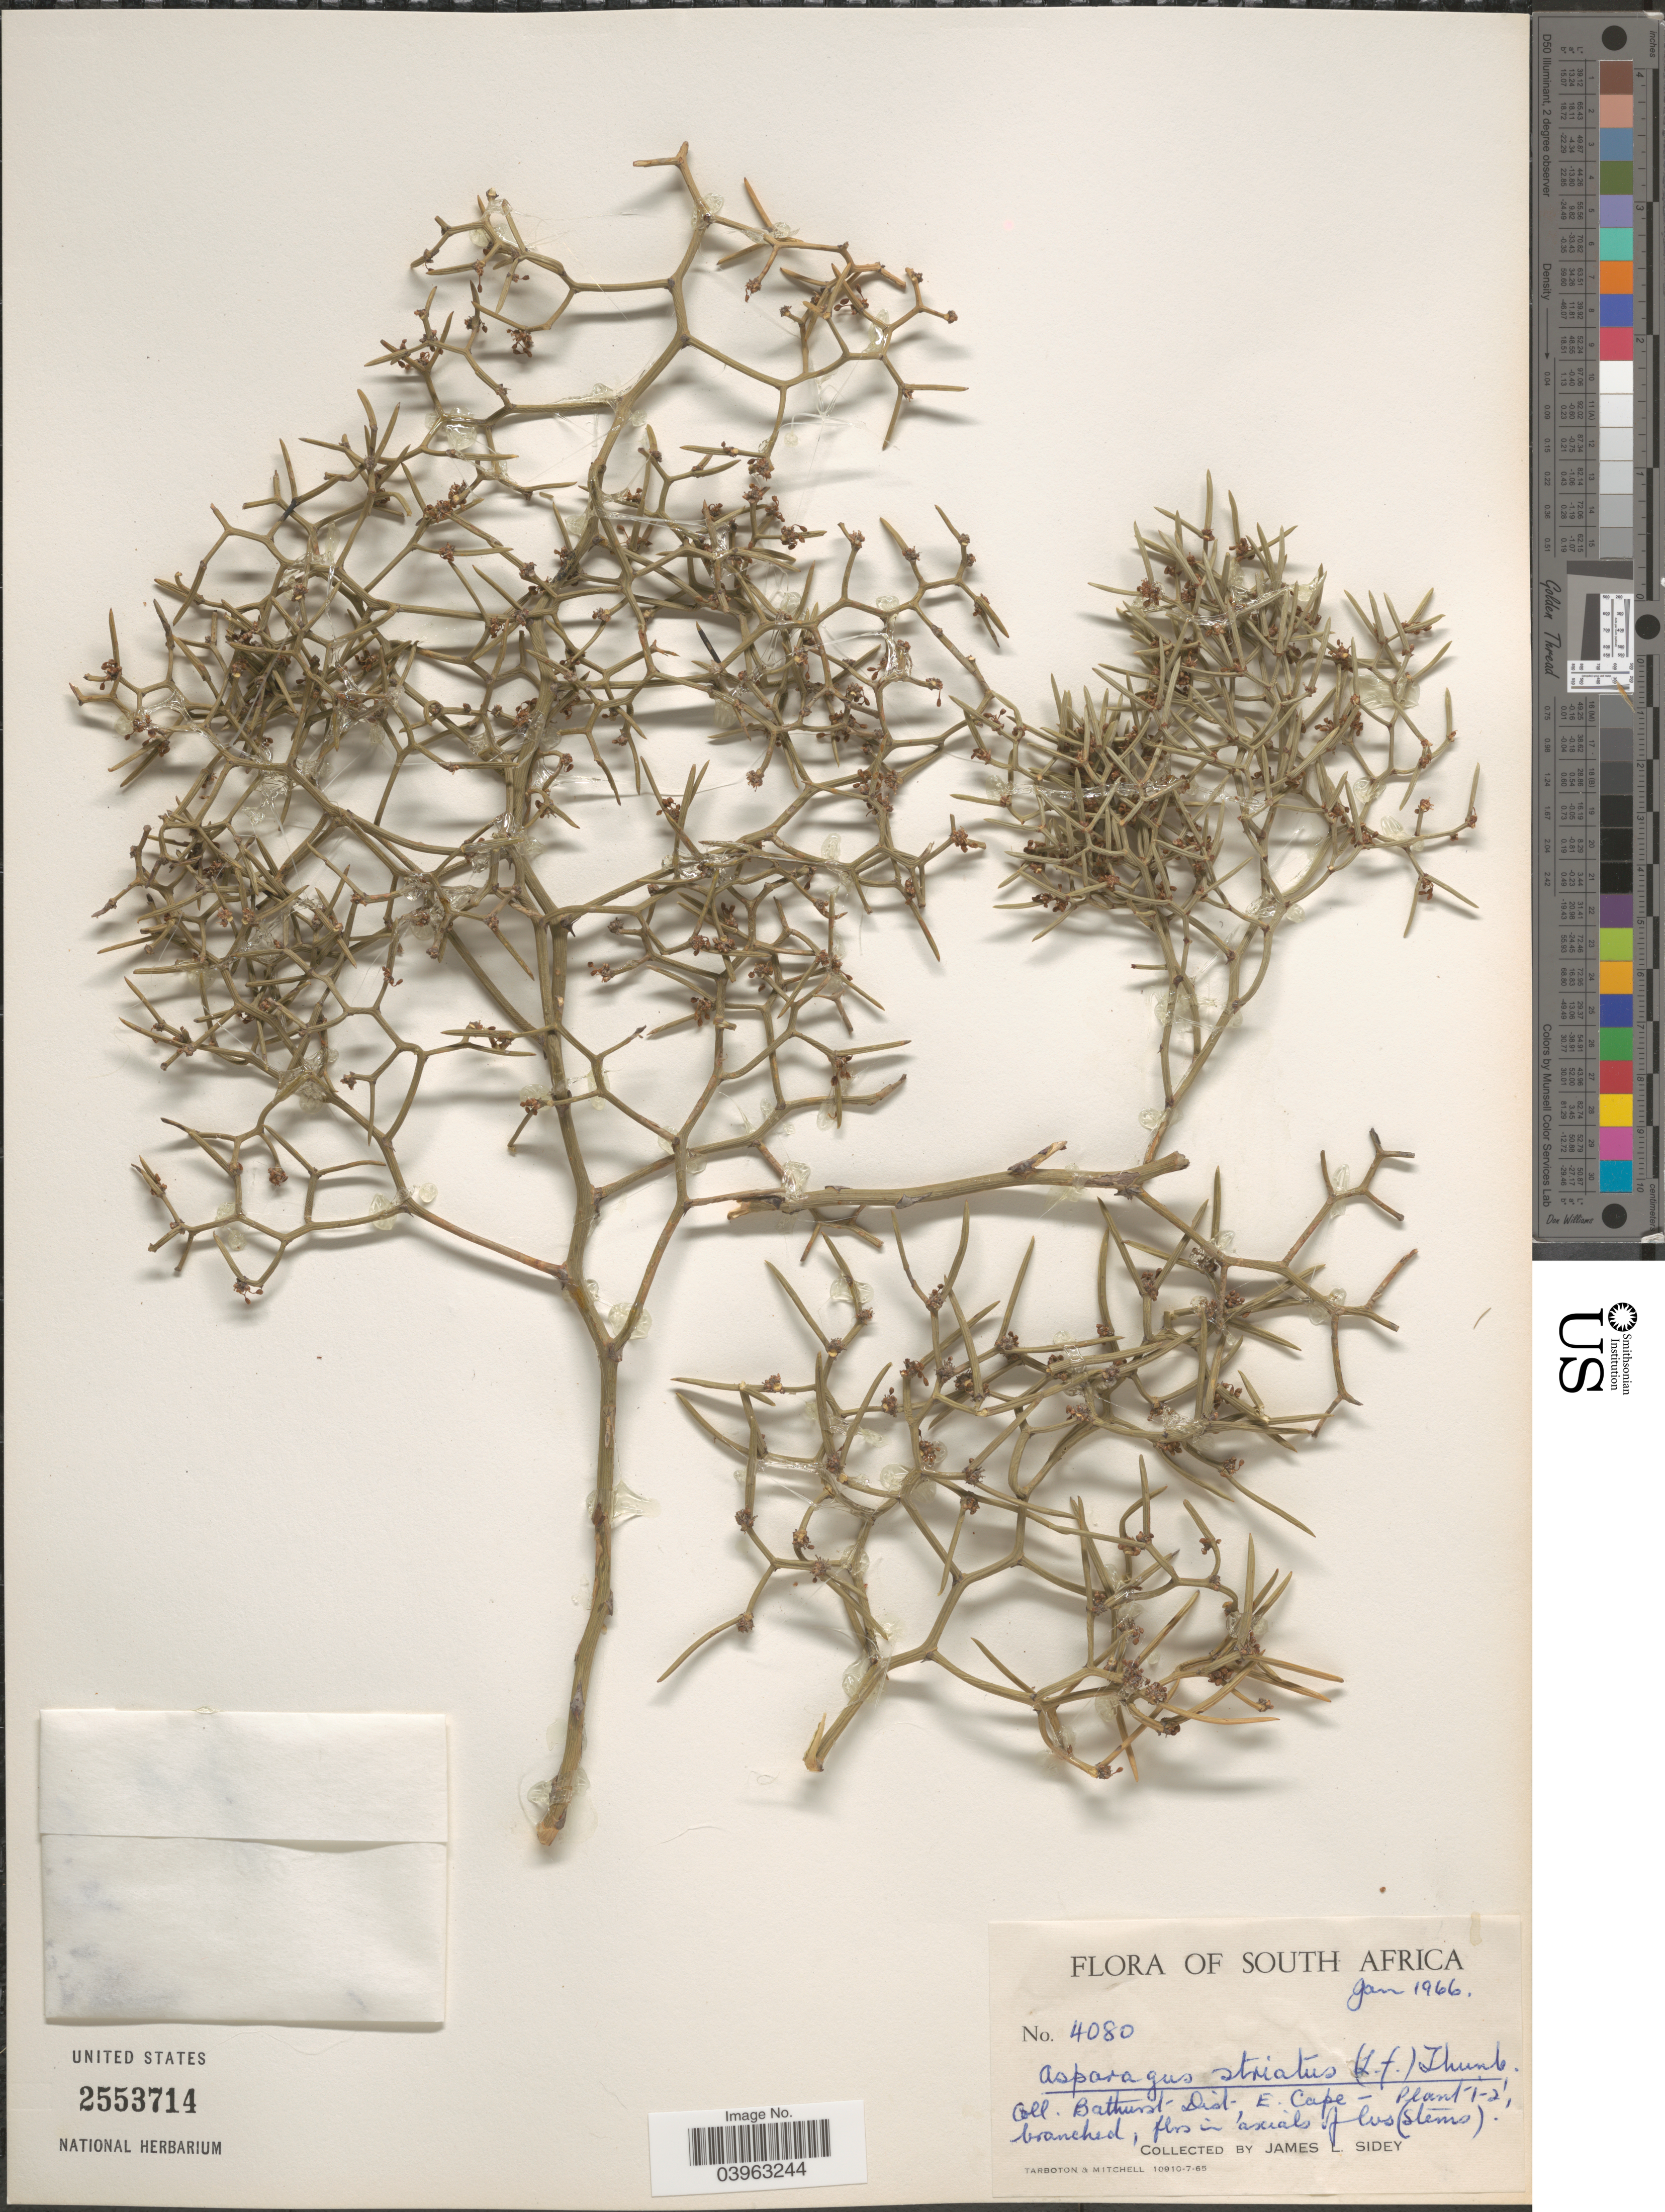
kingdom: Plantae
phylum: Tracheophyta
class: Liliopsida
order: Asparagales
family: Asparagaceae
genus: Asparagus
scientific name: Asparagus striatus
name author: (L. f.) Thunb.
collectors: J. L. Sidey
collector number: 4080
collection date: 1966-01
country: South Africa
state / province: Eastern Cape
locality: Bathurst Dist. E. Cape.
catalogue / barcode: US 2553714